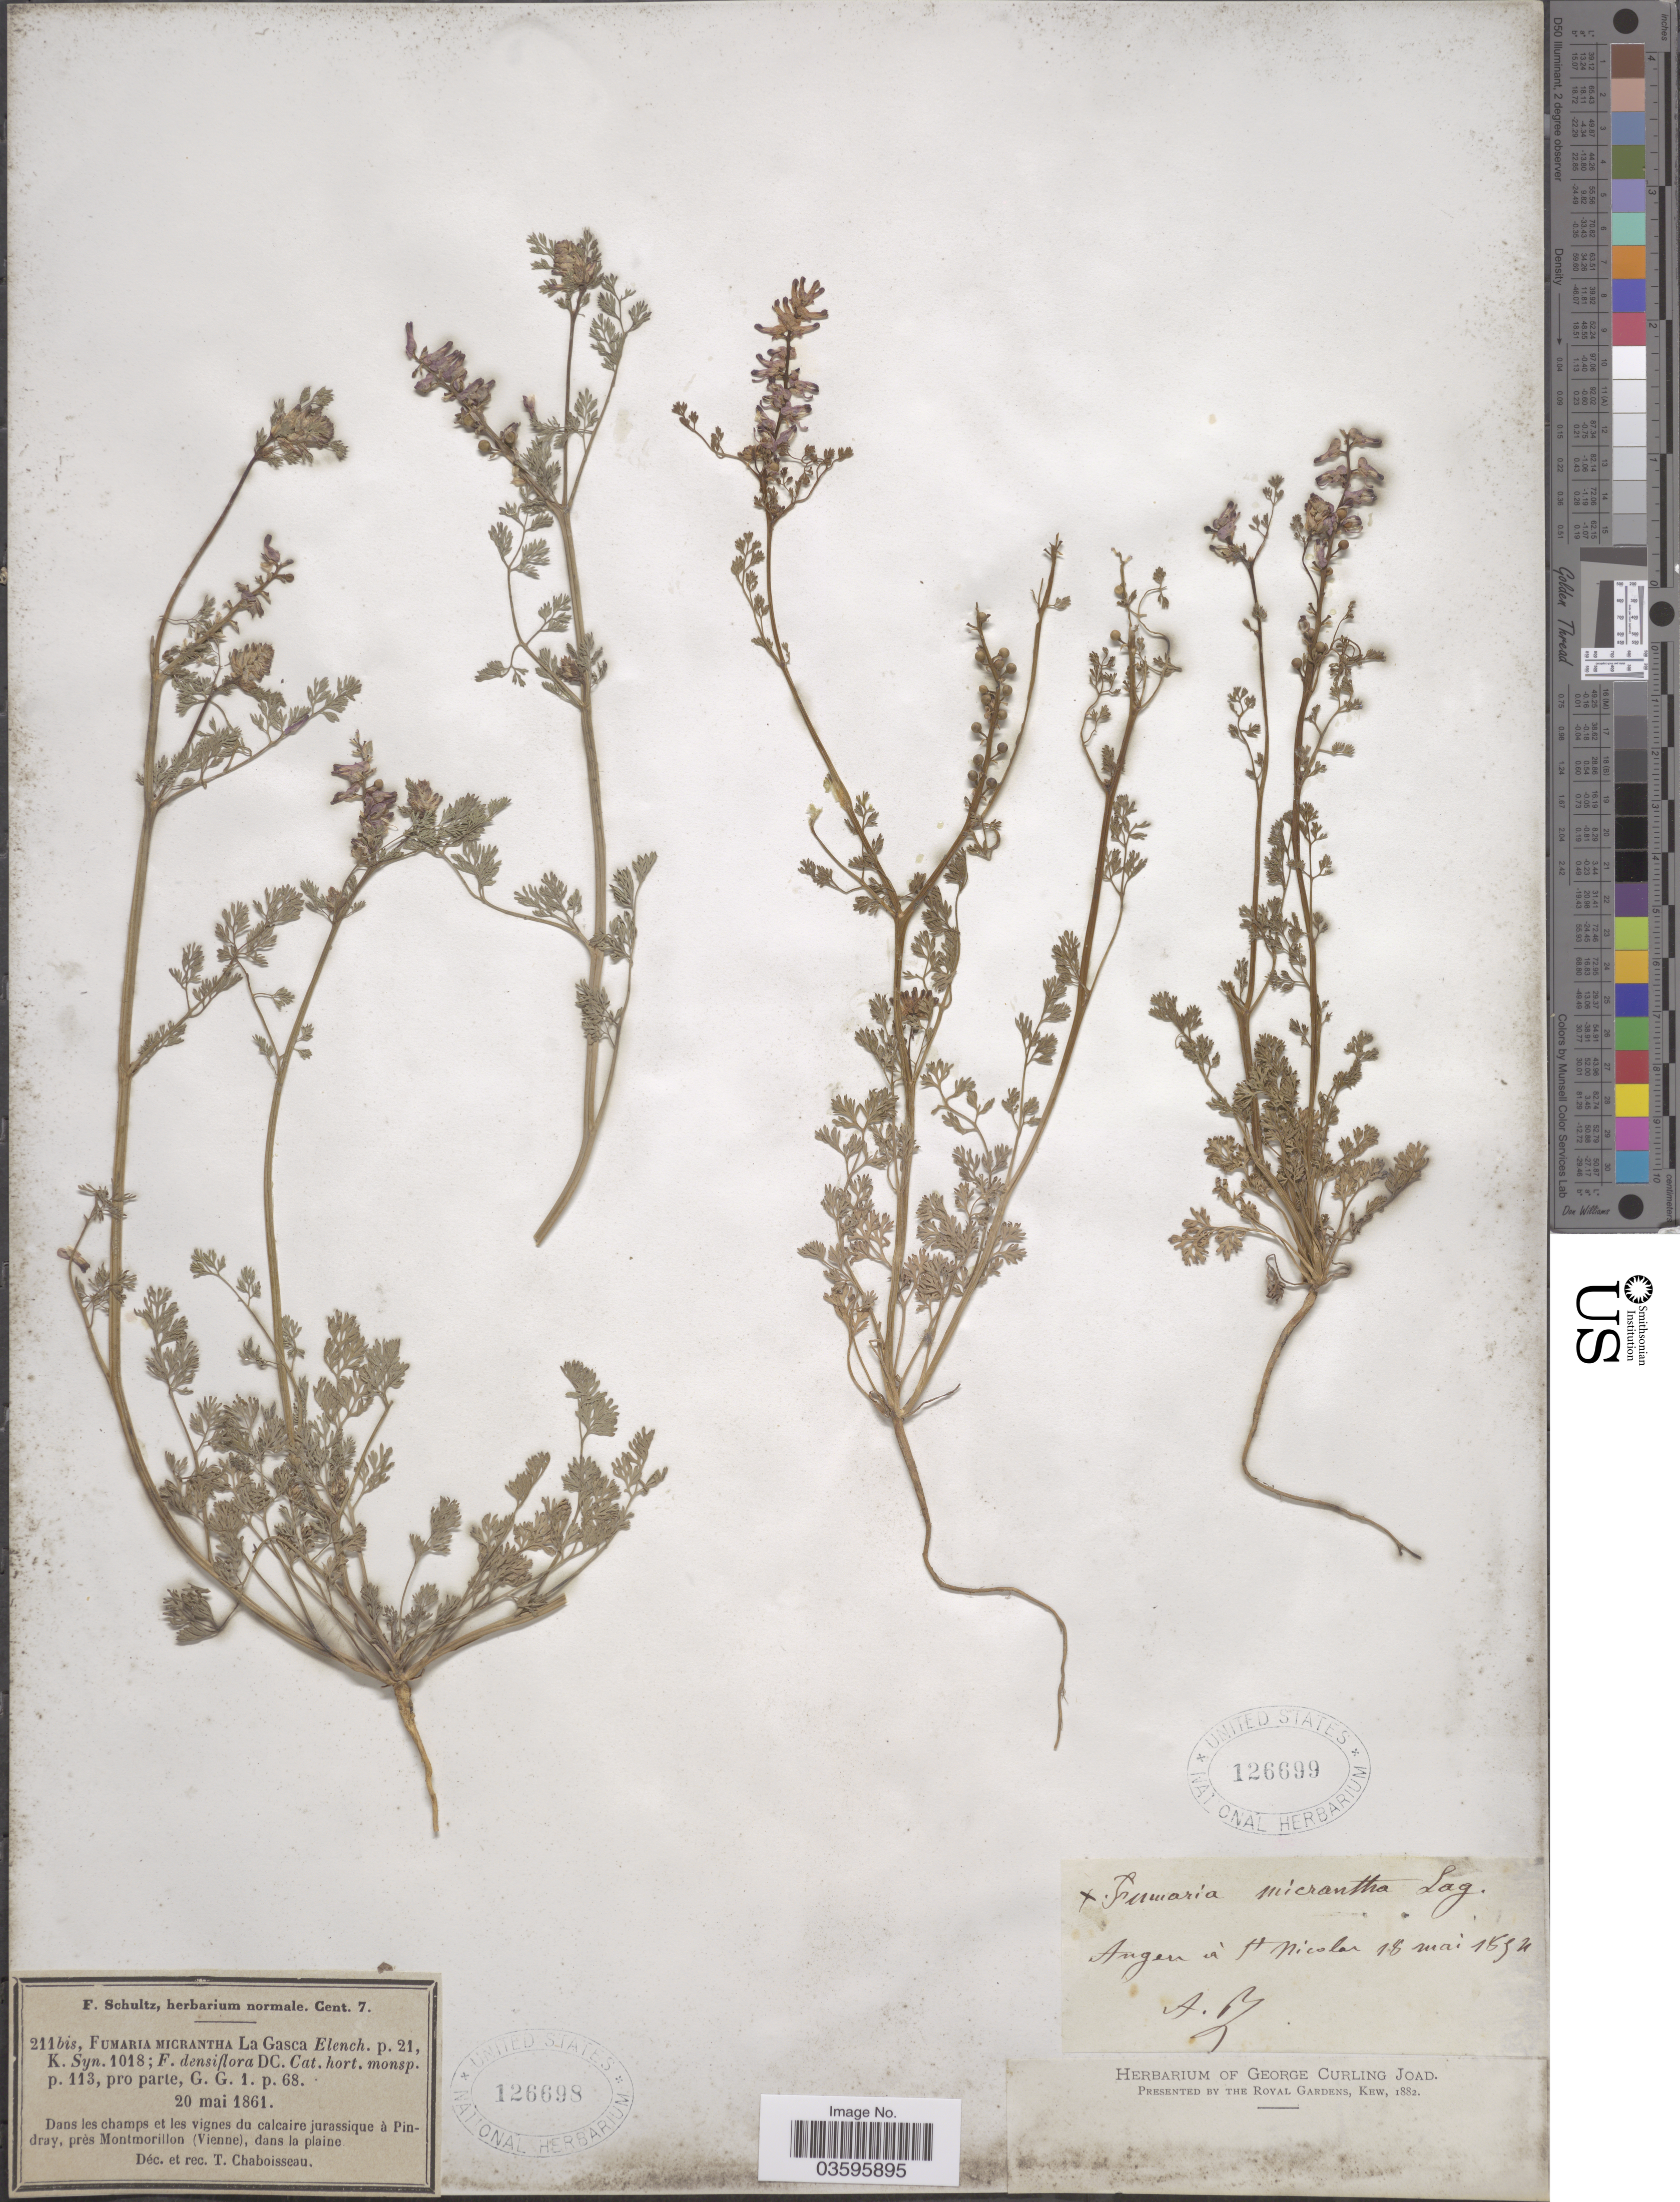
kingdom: Plantae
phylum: Tracheophyta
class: Magnoliopsida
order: Ranunculales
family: Papaveraceae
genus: Fumaria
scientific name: Fumaria micrantha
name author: Lag.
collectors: T. Chaboisseau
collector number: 211bis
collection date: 1861-05-20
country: France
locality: Dans les champs et les vignes du calcaire jurassique à Pindray, près Montmorillon (Vienne), dans la plaine.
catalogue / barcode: US 126698